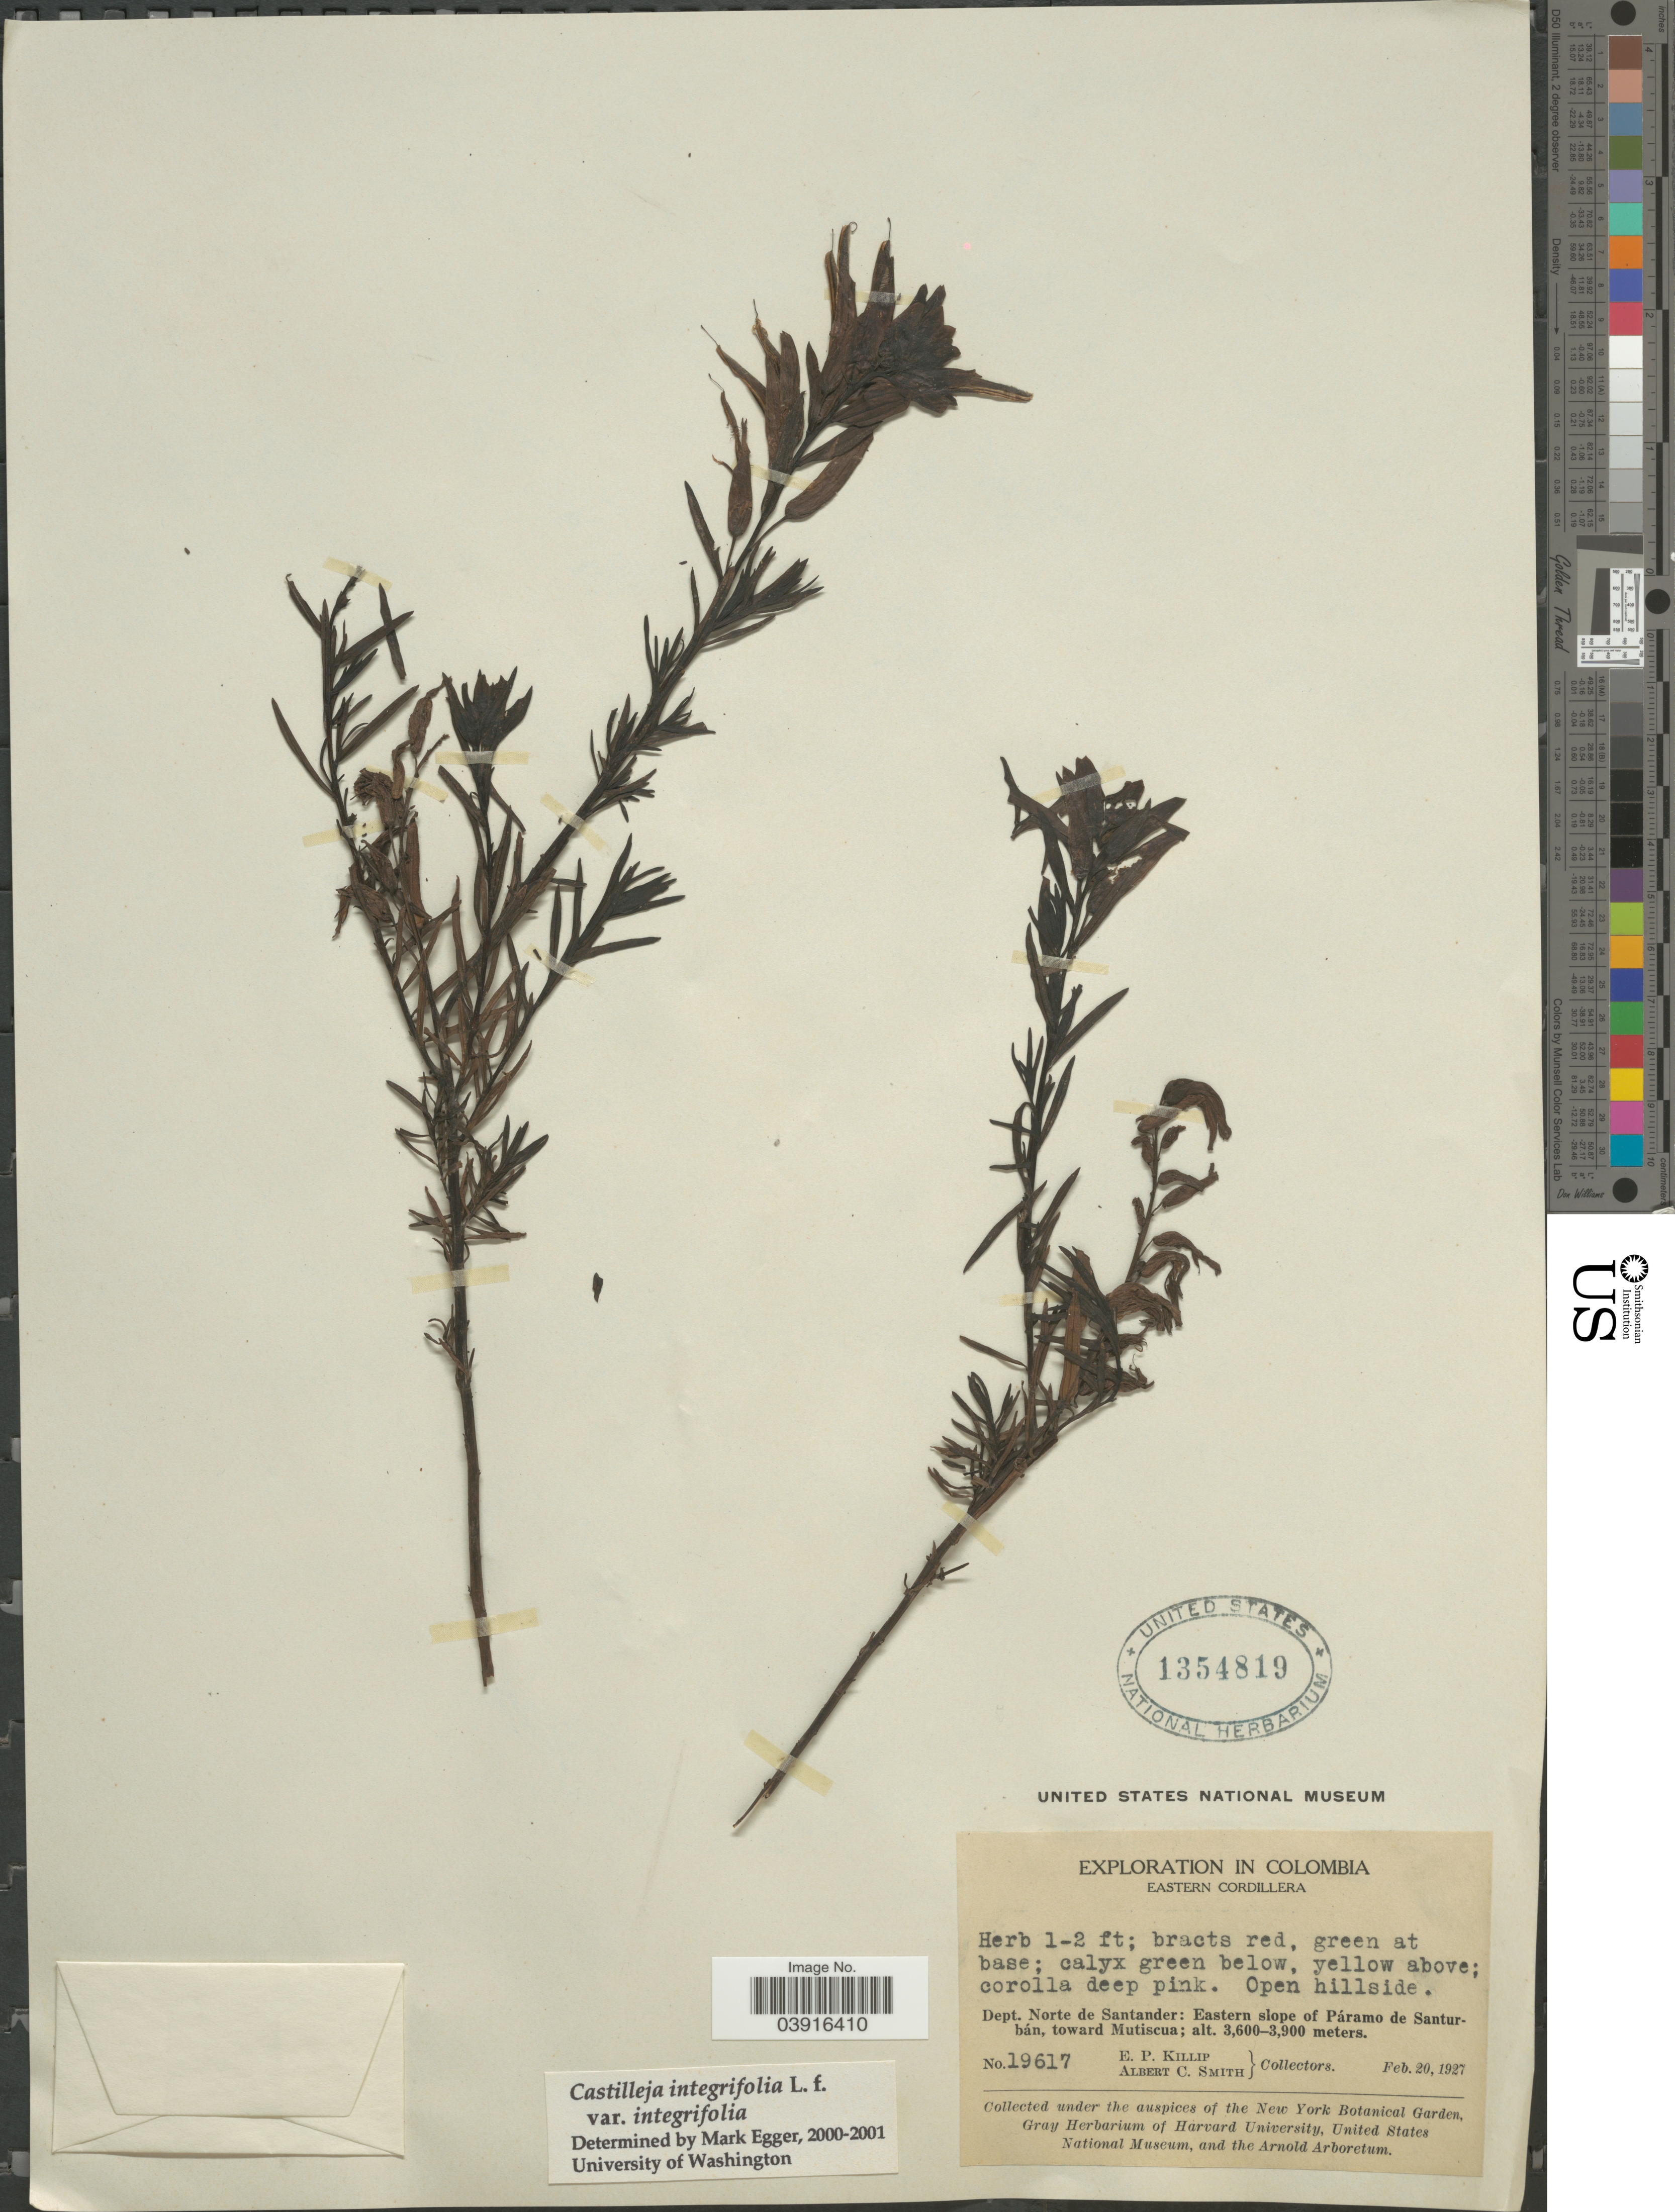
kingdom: Plantae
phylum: Tracheophyta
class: Magnoliopsida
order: Lamiales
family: Orobanchaceae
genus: Castilleja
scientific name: Castilleja integrifolia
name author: L. f.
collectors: E. P. Killip & A. C. Smith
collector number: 19617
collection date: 1927-02-20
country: Colombia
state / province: Norte de Santander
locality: Eastern Cordillera. Dept. Norte de Santander: Eastern slope of Páramo de Santurbán, toward Mutiscua.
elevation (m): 3600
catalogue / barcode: US 1354819